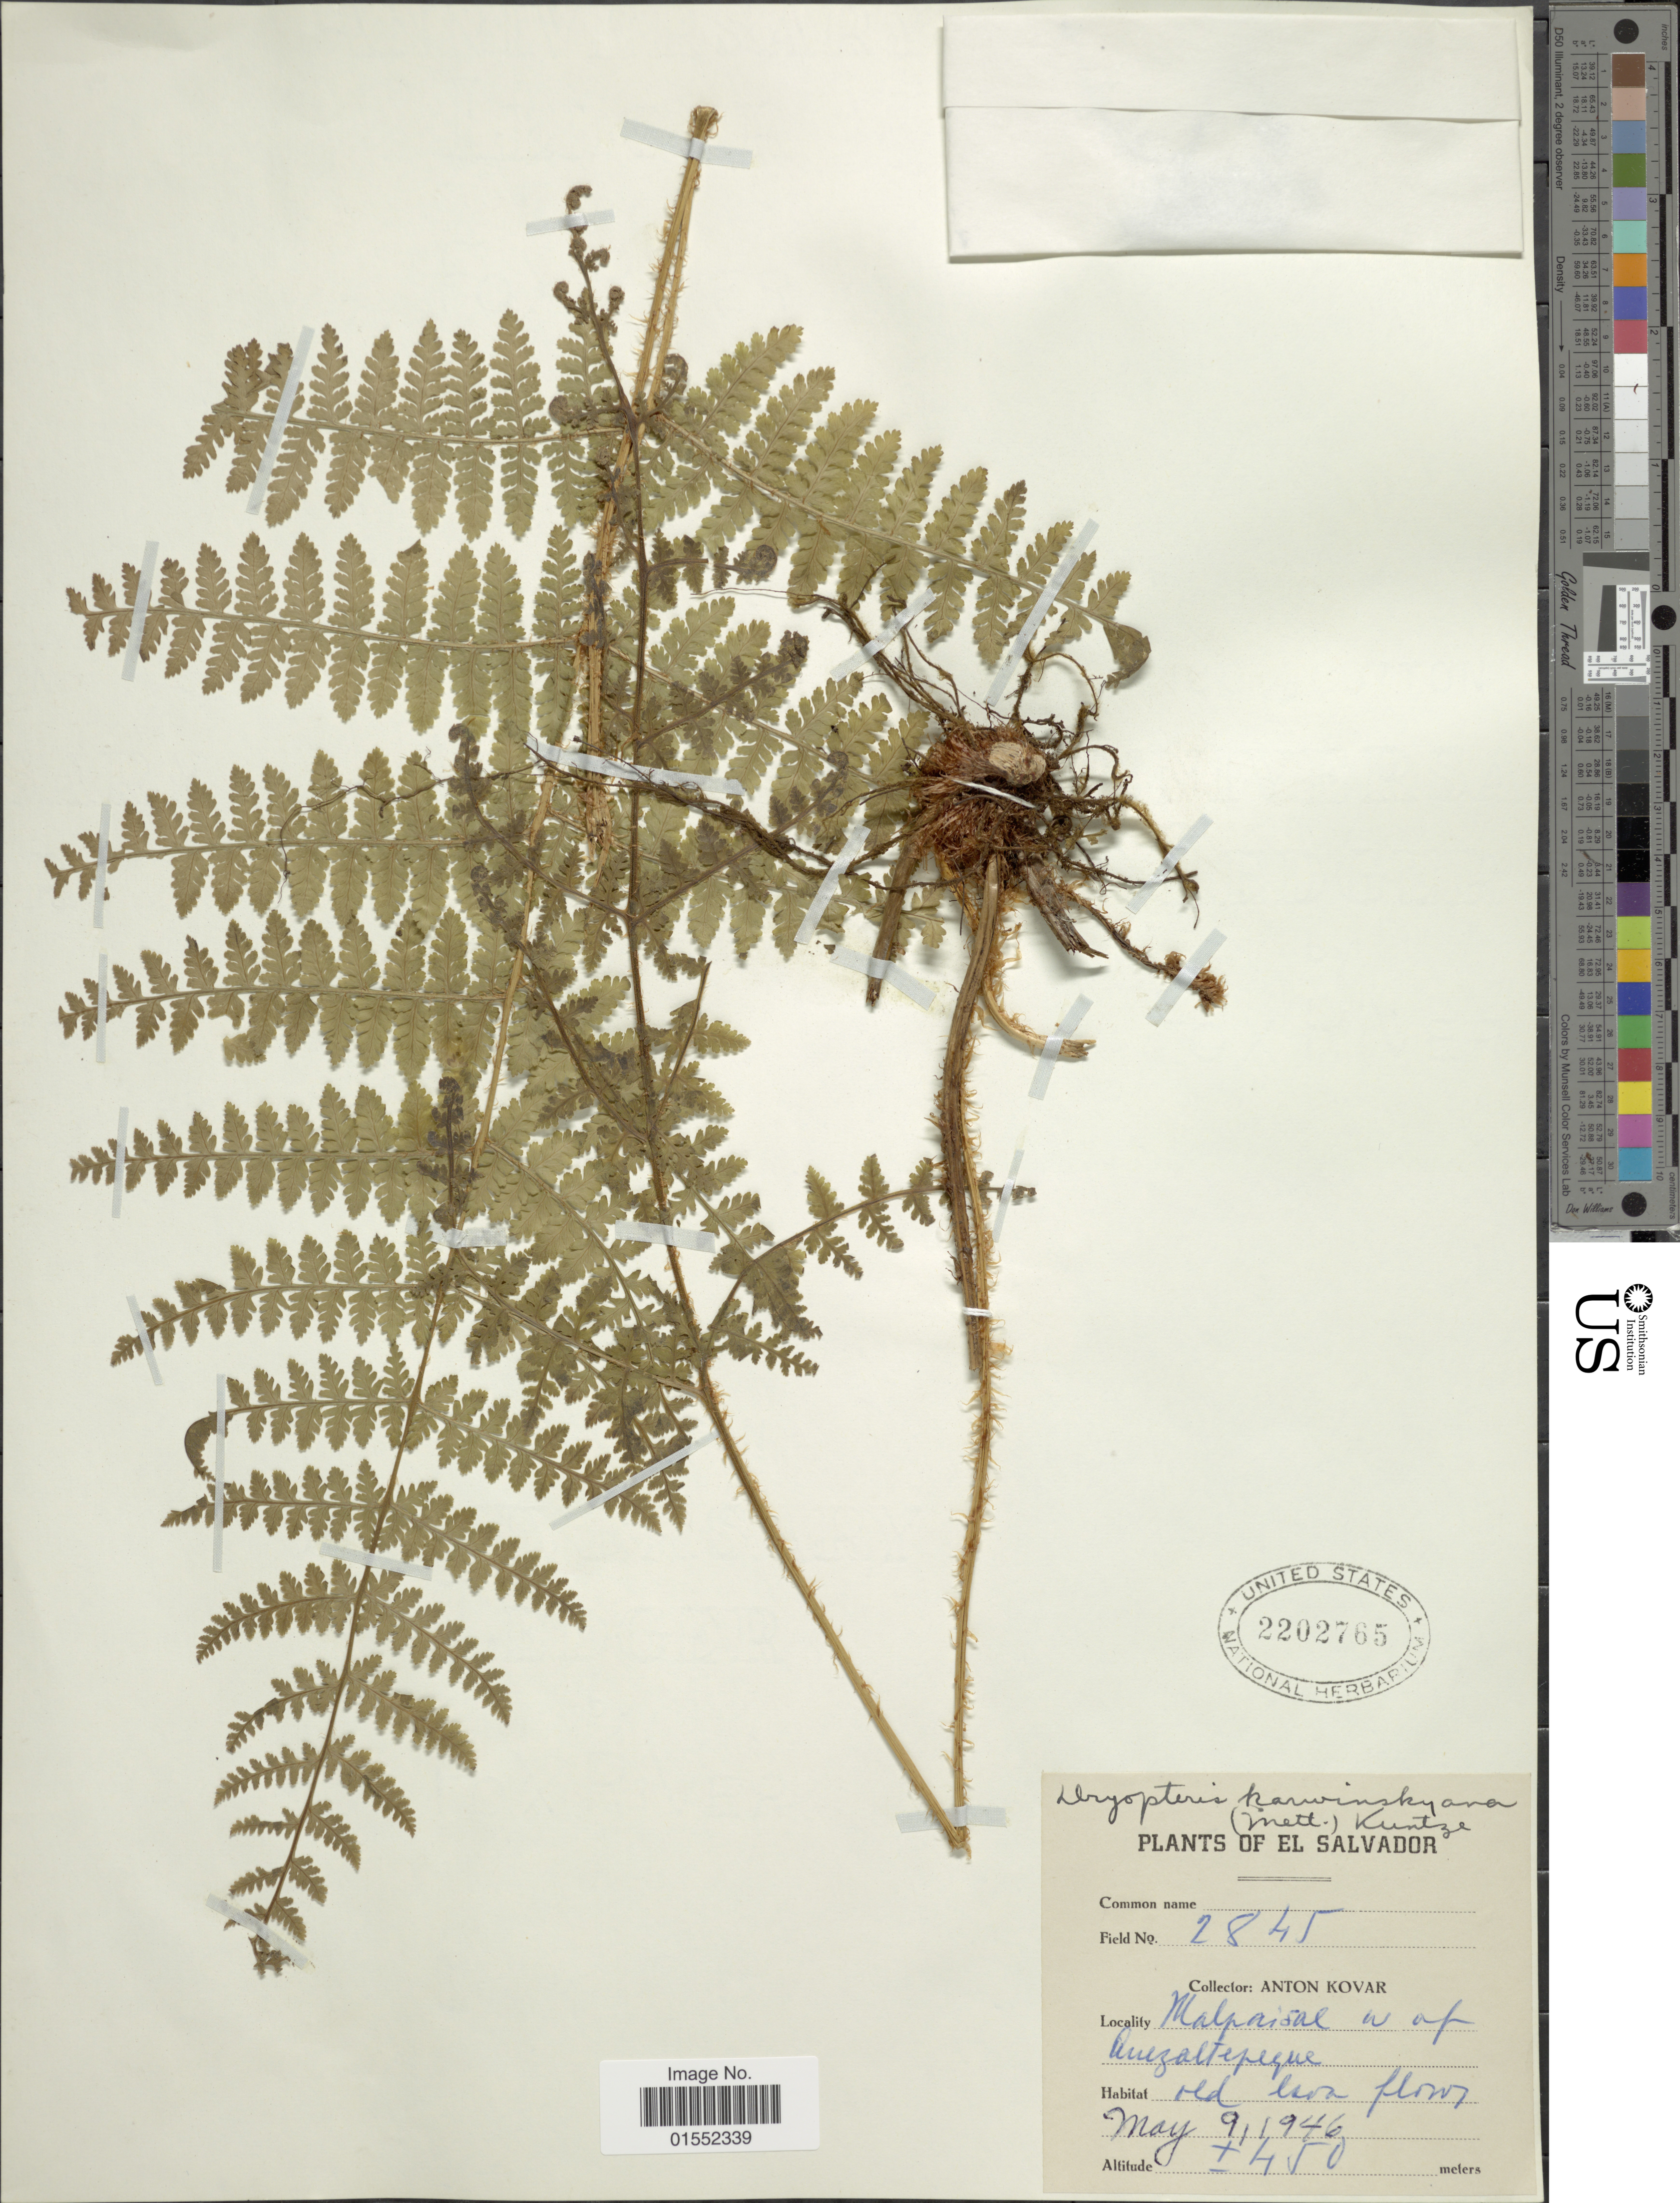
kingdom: Plantae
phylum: Tracheophyta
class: Polypodiopsida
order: Polypodiales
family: Dryopteridaceae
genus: Dryopteris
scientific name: Dryopteris karwinskyana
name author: (Mett.) Kuntze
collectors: A. Kovar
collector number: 2845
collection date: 1946-05-09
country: Guatemala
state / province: Sacatepéquez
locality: Malpaisal w of Quezaltepeque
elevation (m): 450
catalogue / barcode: US 2202765